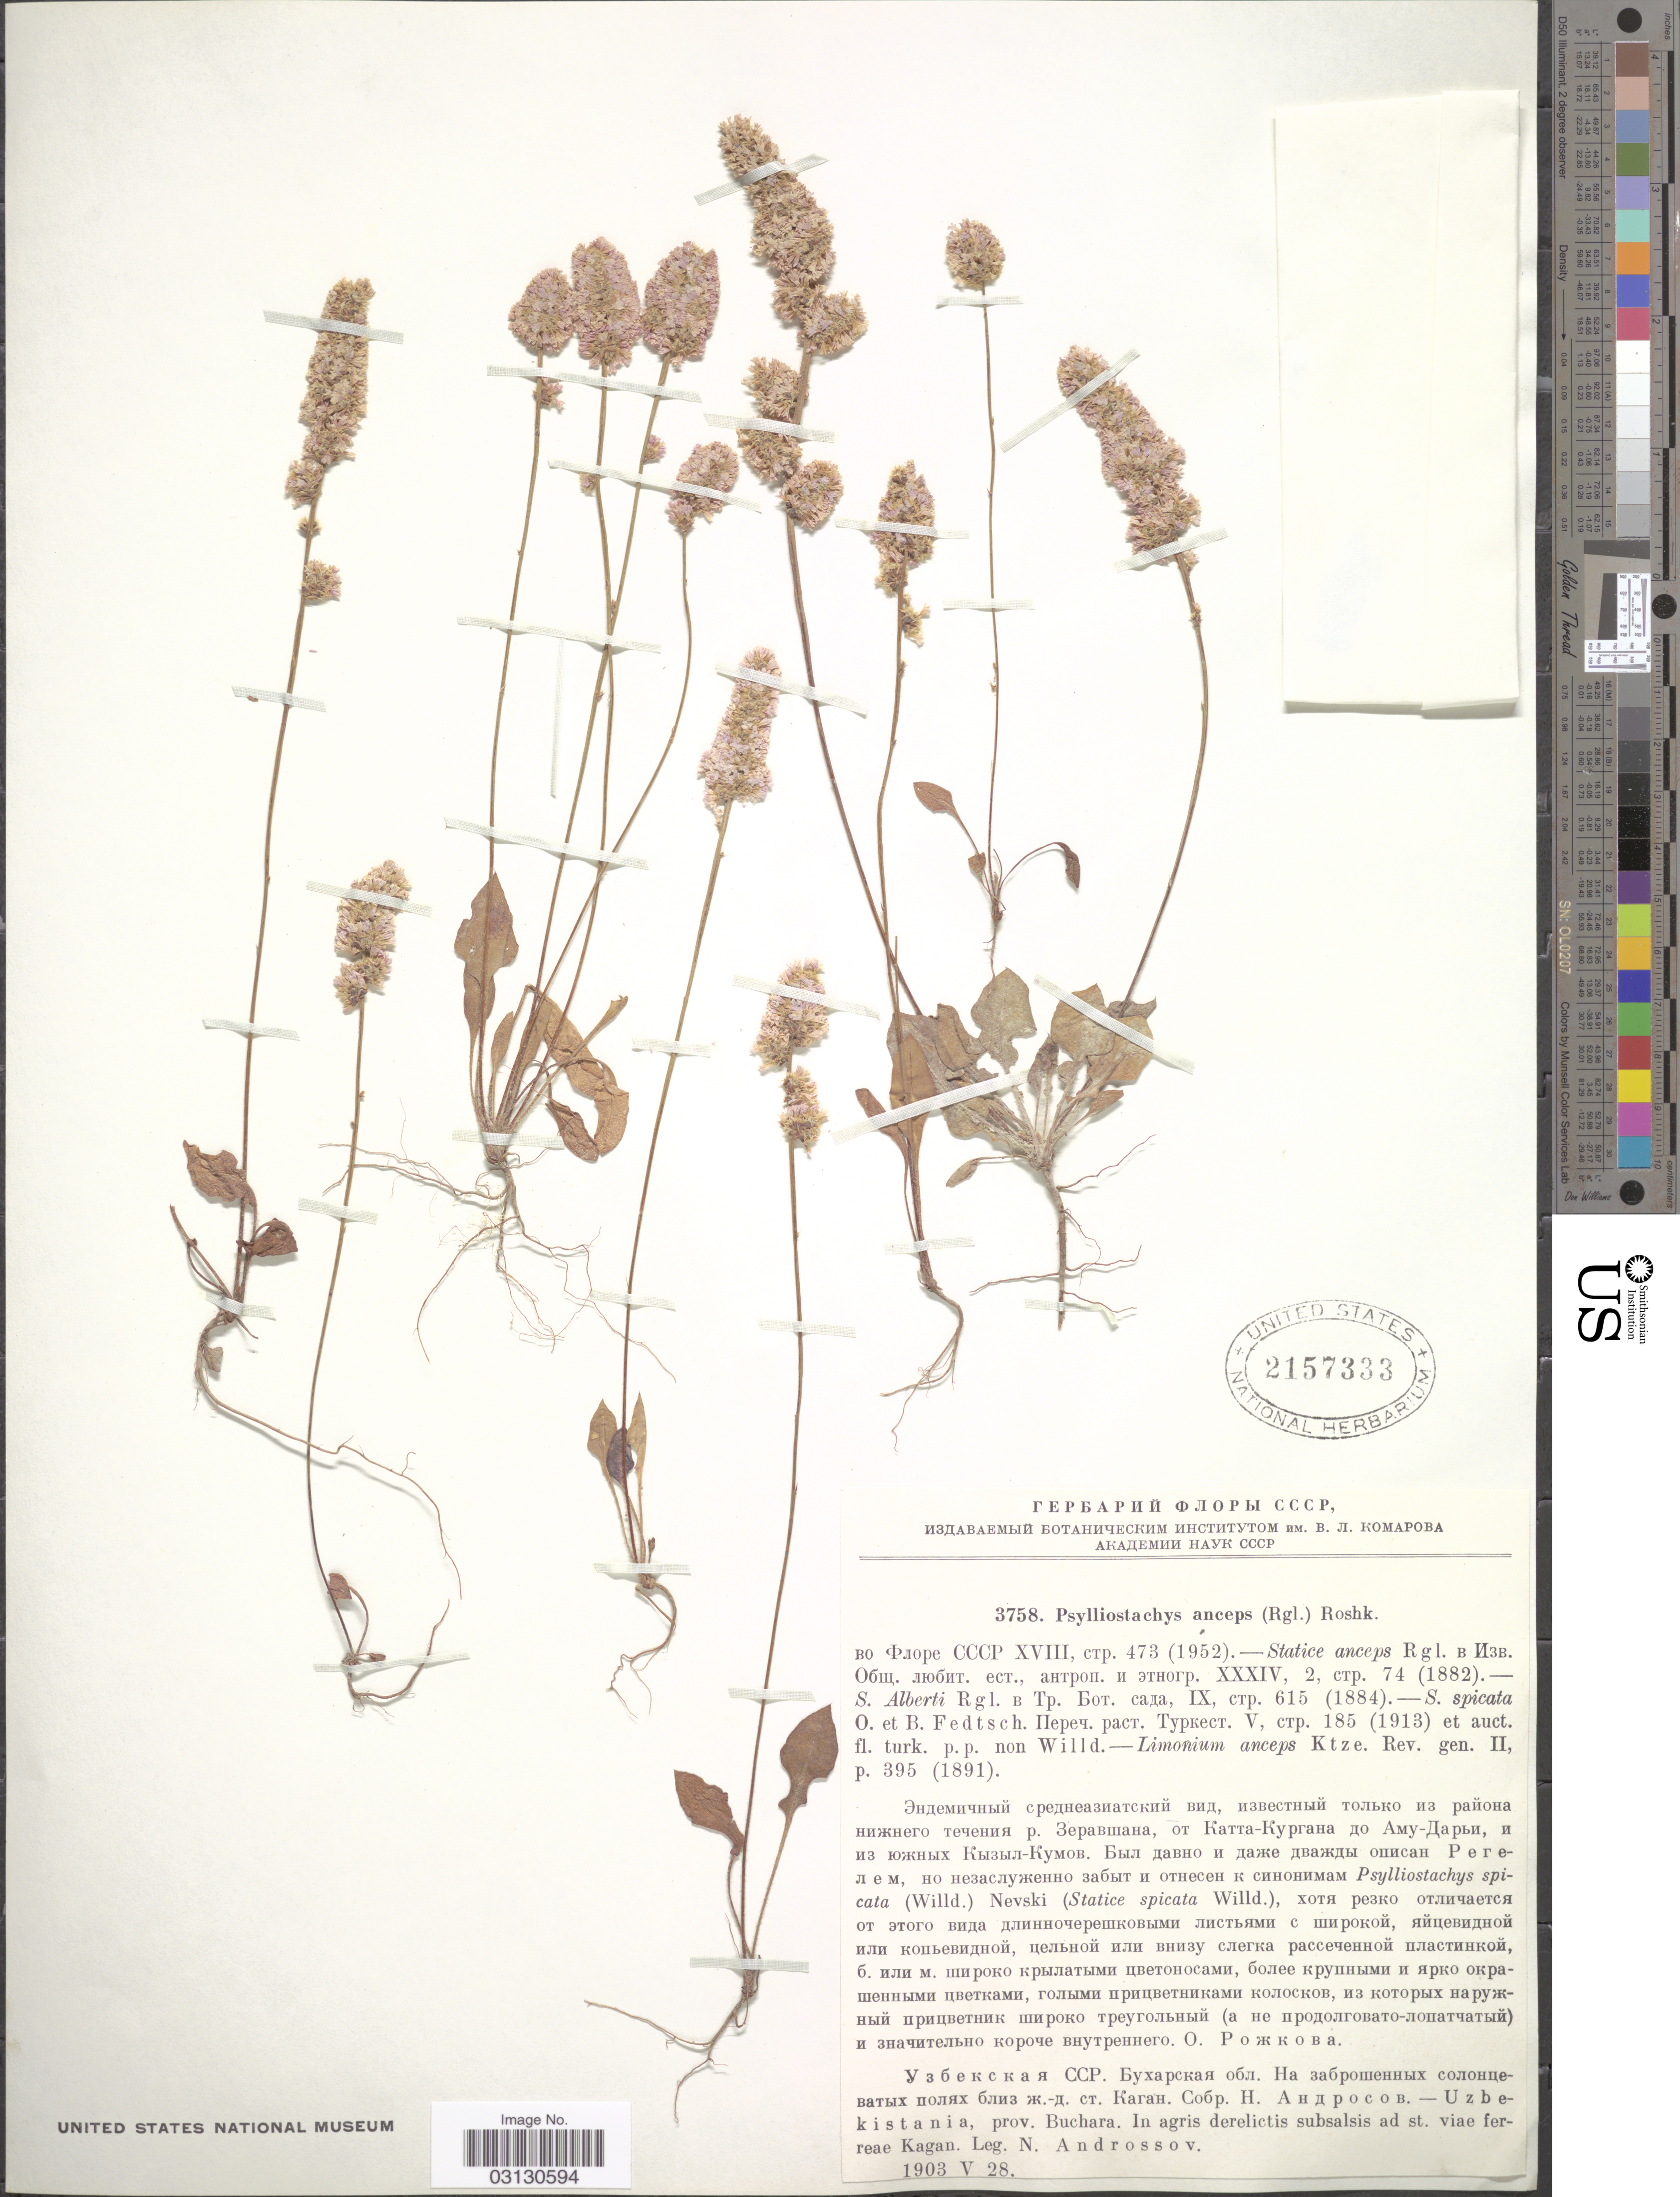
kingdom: Plantae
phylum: Tracheophyta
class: Magnoliopsida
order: Caryophyllales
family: Plumbaginaceae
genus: Limonium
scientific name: Limonium aureum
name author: (L.) Hill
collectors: N. Androssov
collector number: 3758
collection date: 1903-05-29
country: Uzbekistan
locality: Uzbekistania, prov. Buchara. In agris subsalsisad st. viae ferreae Kagan.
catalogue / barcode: US 2157333